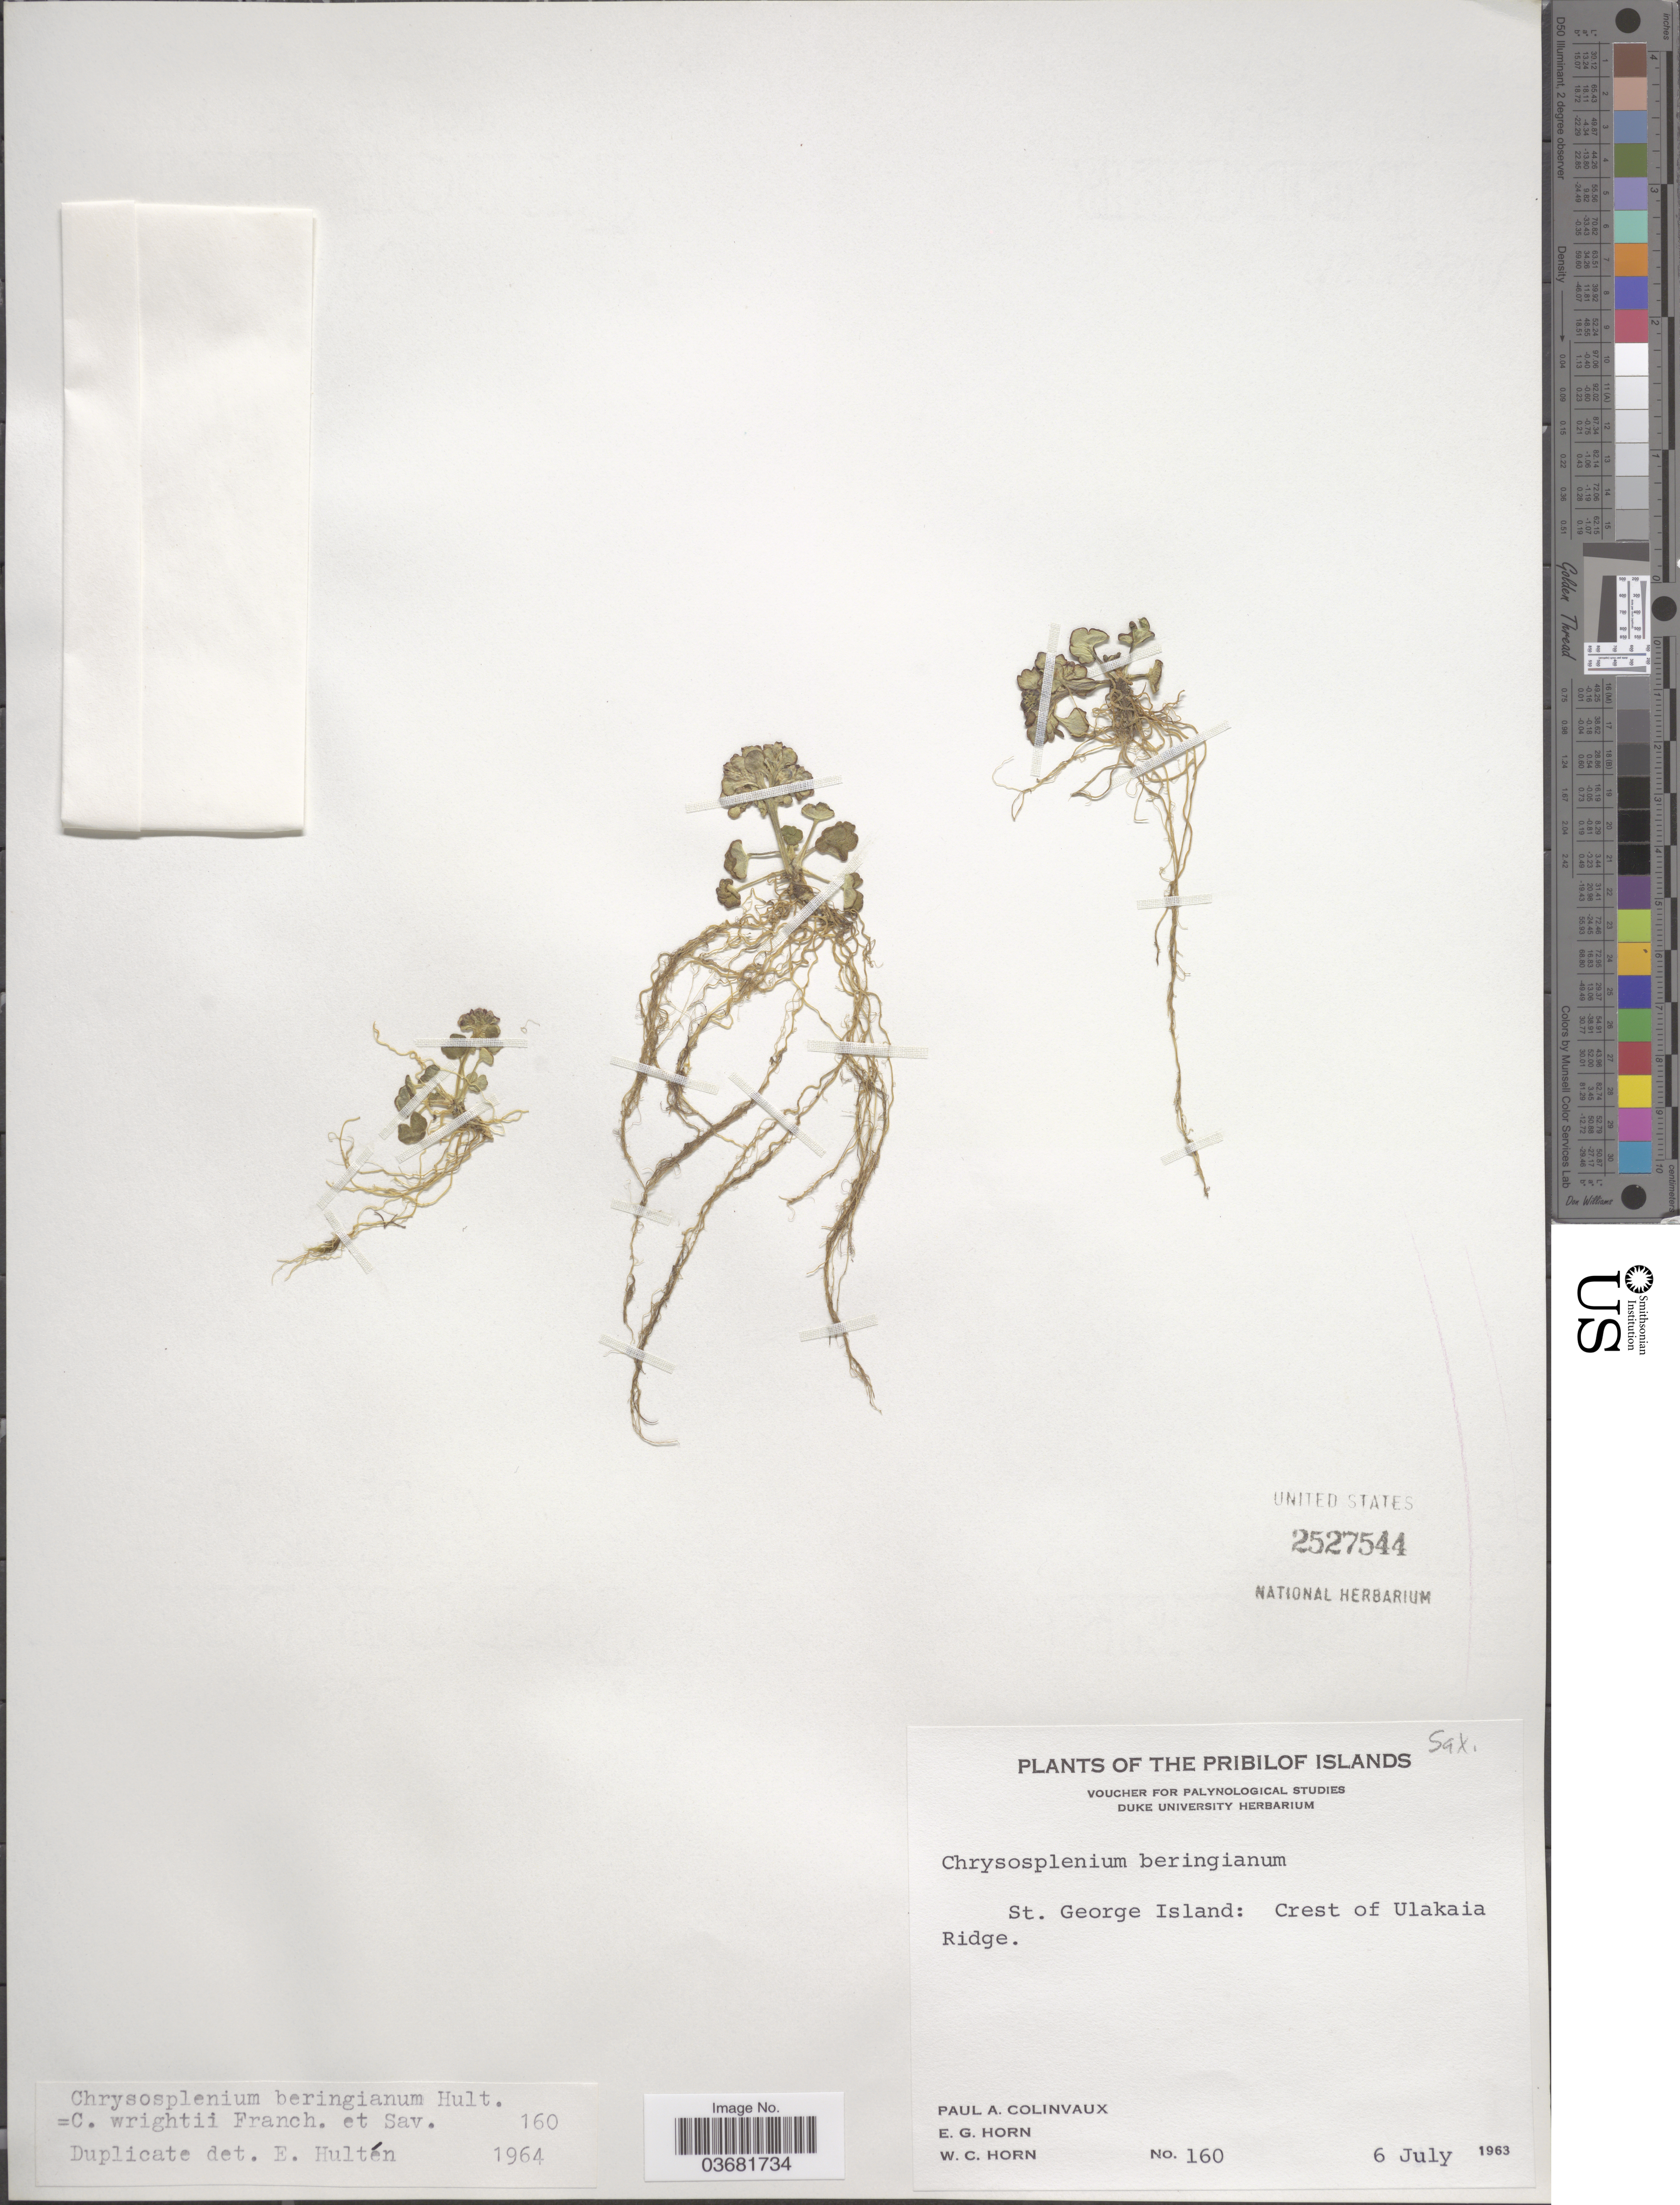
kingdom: Plantae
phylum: Tracheophyta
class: Magnoliopsida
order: Saxifragales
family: Saxifragaceae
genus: Chrysosplenium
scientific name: Chrysosplenium wrightii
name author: Franch. & Sav.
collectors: P. Colinvaux, E. Horn & W. Horn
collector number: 160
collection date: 1963-07-06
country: United States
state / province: Alaska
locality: The Pribilof Islands. St. George Island: Crest of Ulakaia Ridge.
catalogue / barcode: US 2527544